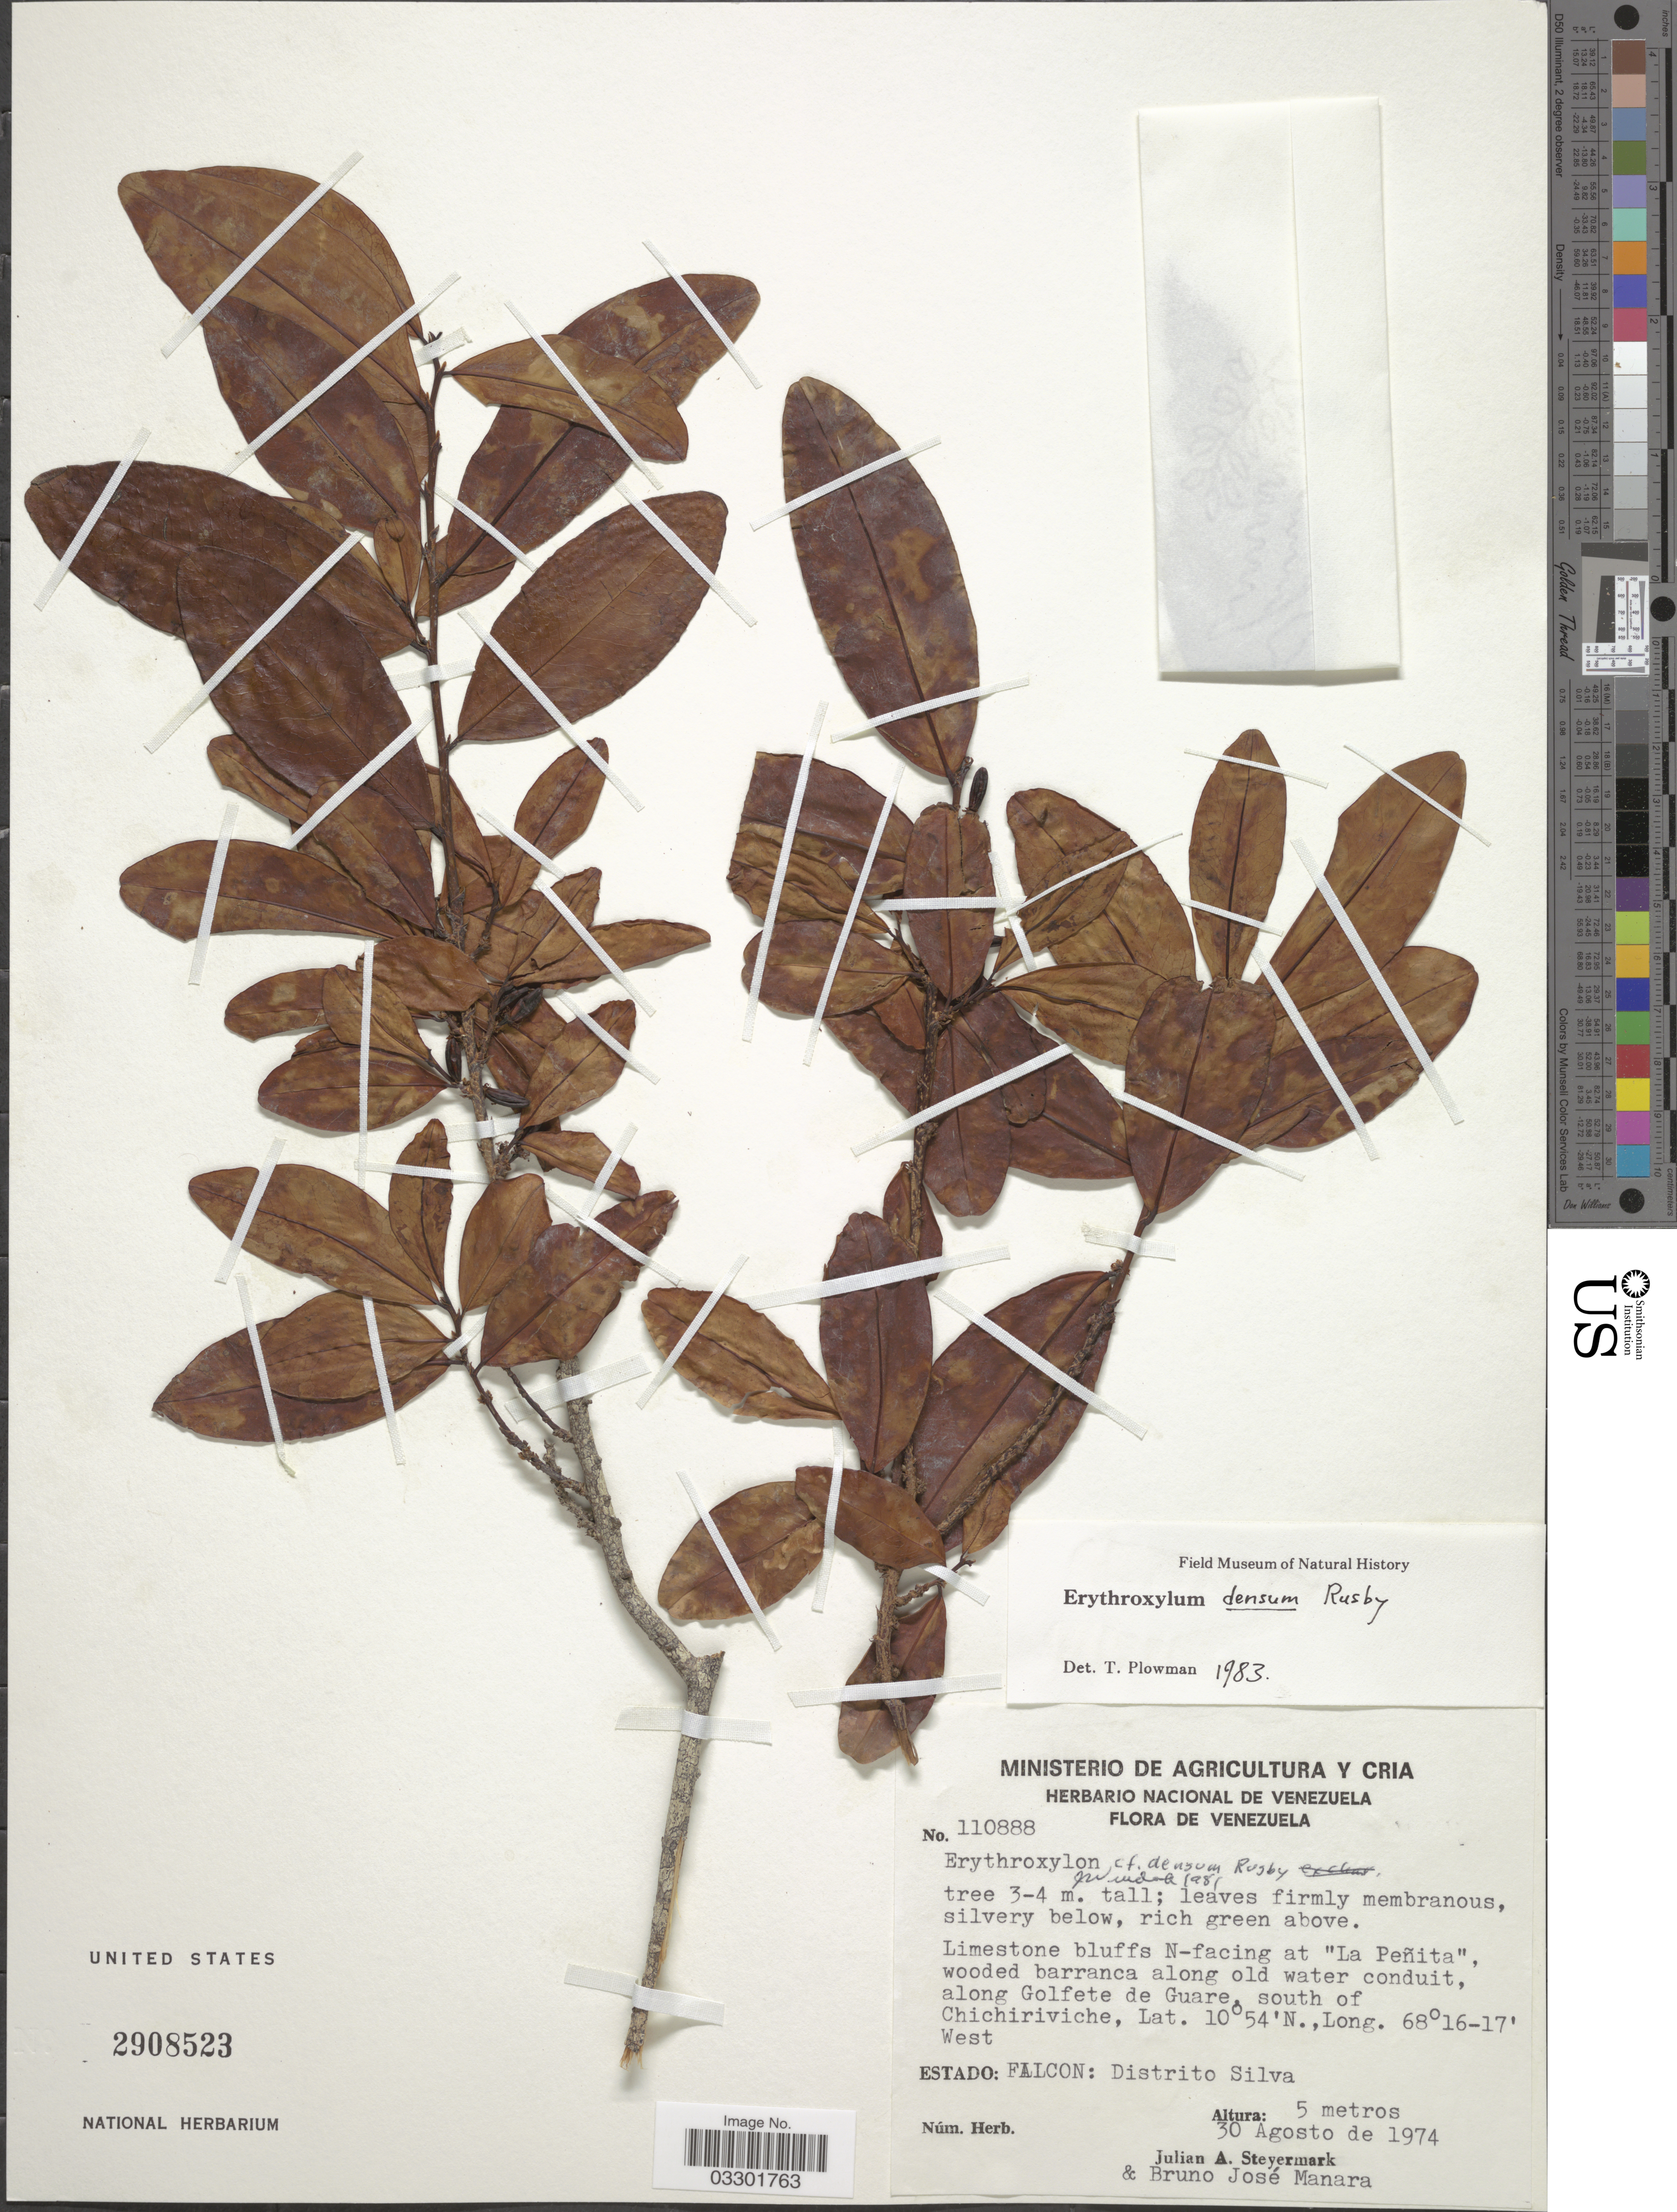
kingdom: Plantae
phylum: Tracheophyta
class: Magnoliopsida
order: Malpighiales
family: Erythroxylaceae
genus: Erythroxylum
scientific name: Erythroxylum densum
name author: Rusby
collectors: J. Steyermark & B. Manara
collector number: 110888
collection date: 1974-08-30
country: Venezuela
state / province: Falcón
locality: Limestone bluffs N-facing at "La Peñita", along Golfete de Guare, south of Chichiriviche. Distrito Silva.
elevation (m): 5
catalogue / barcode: US 2908523